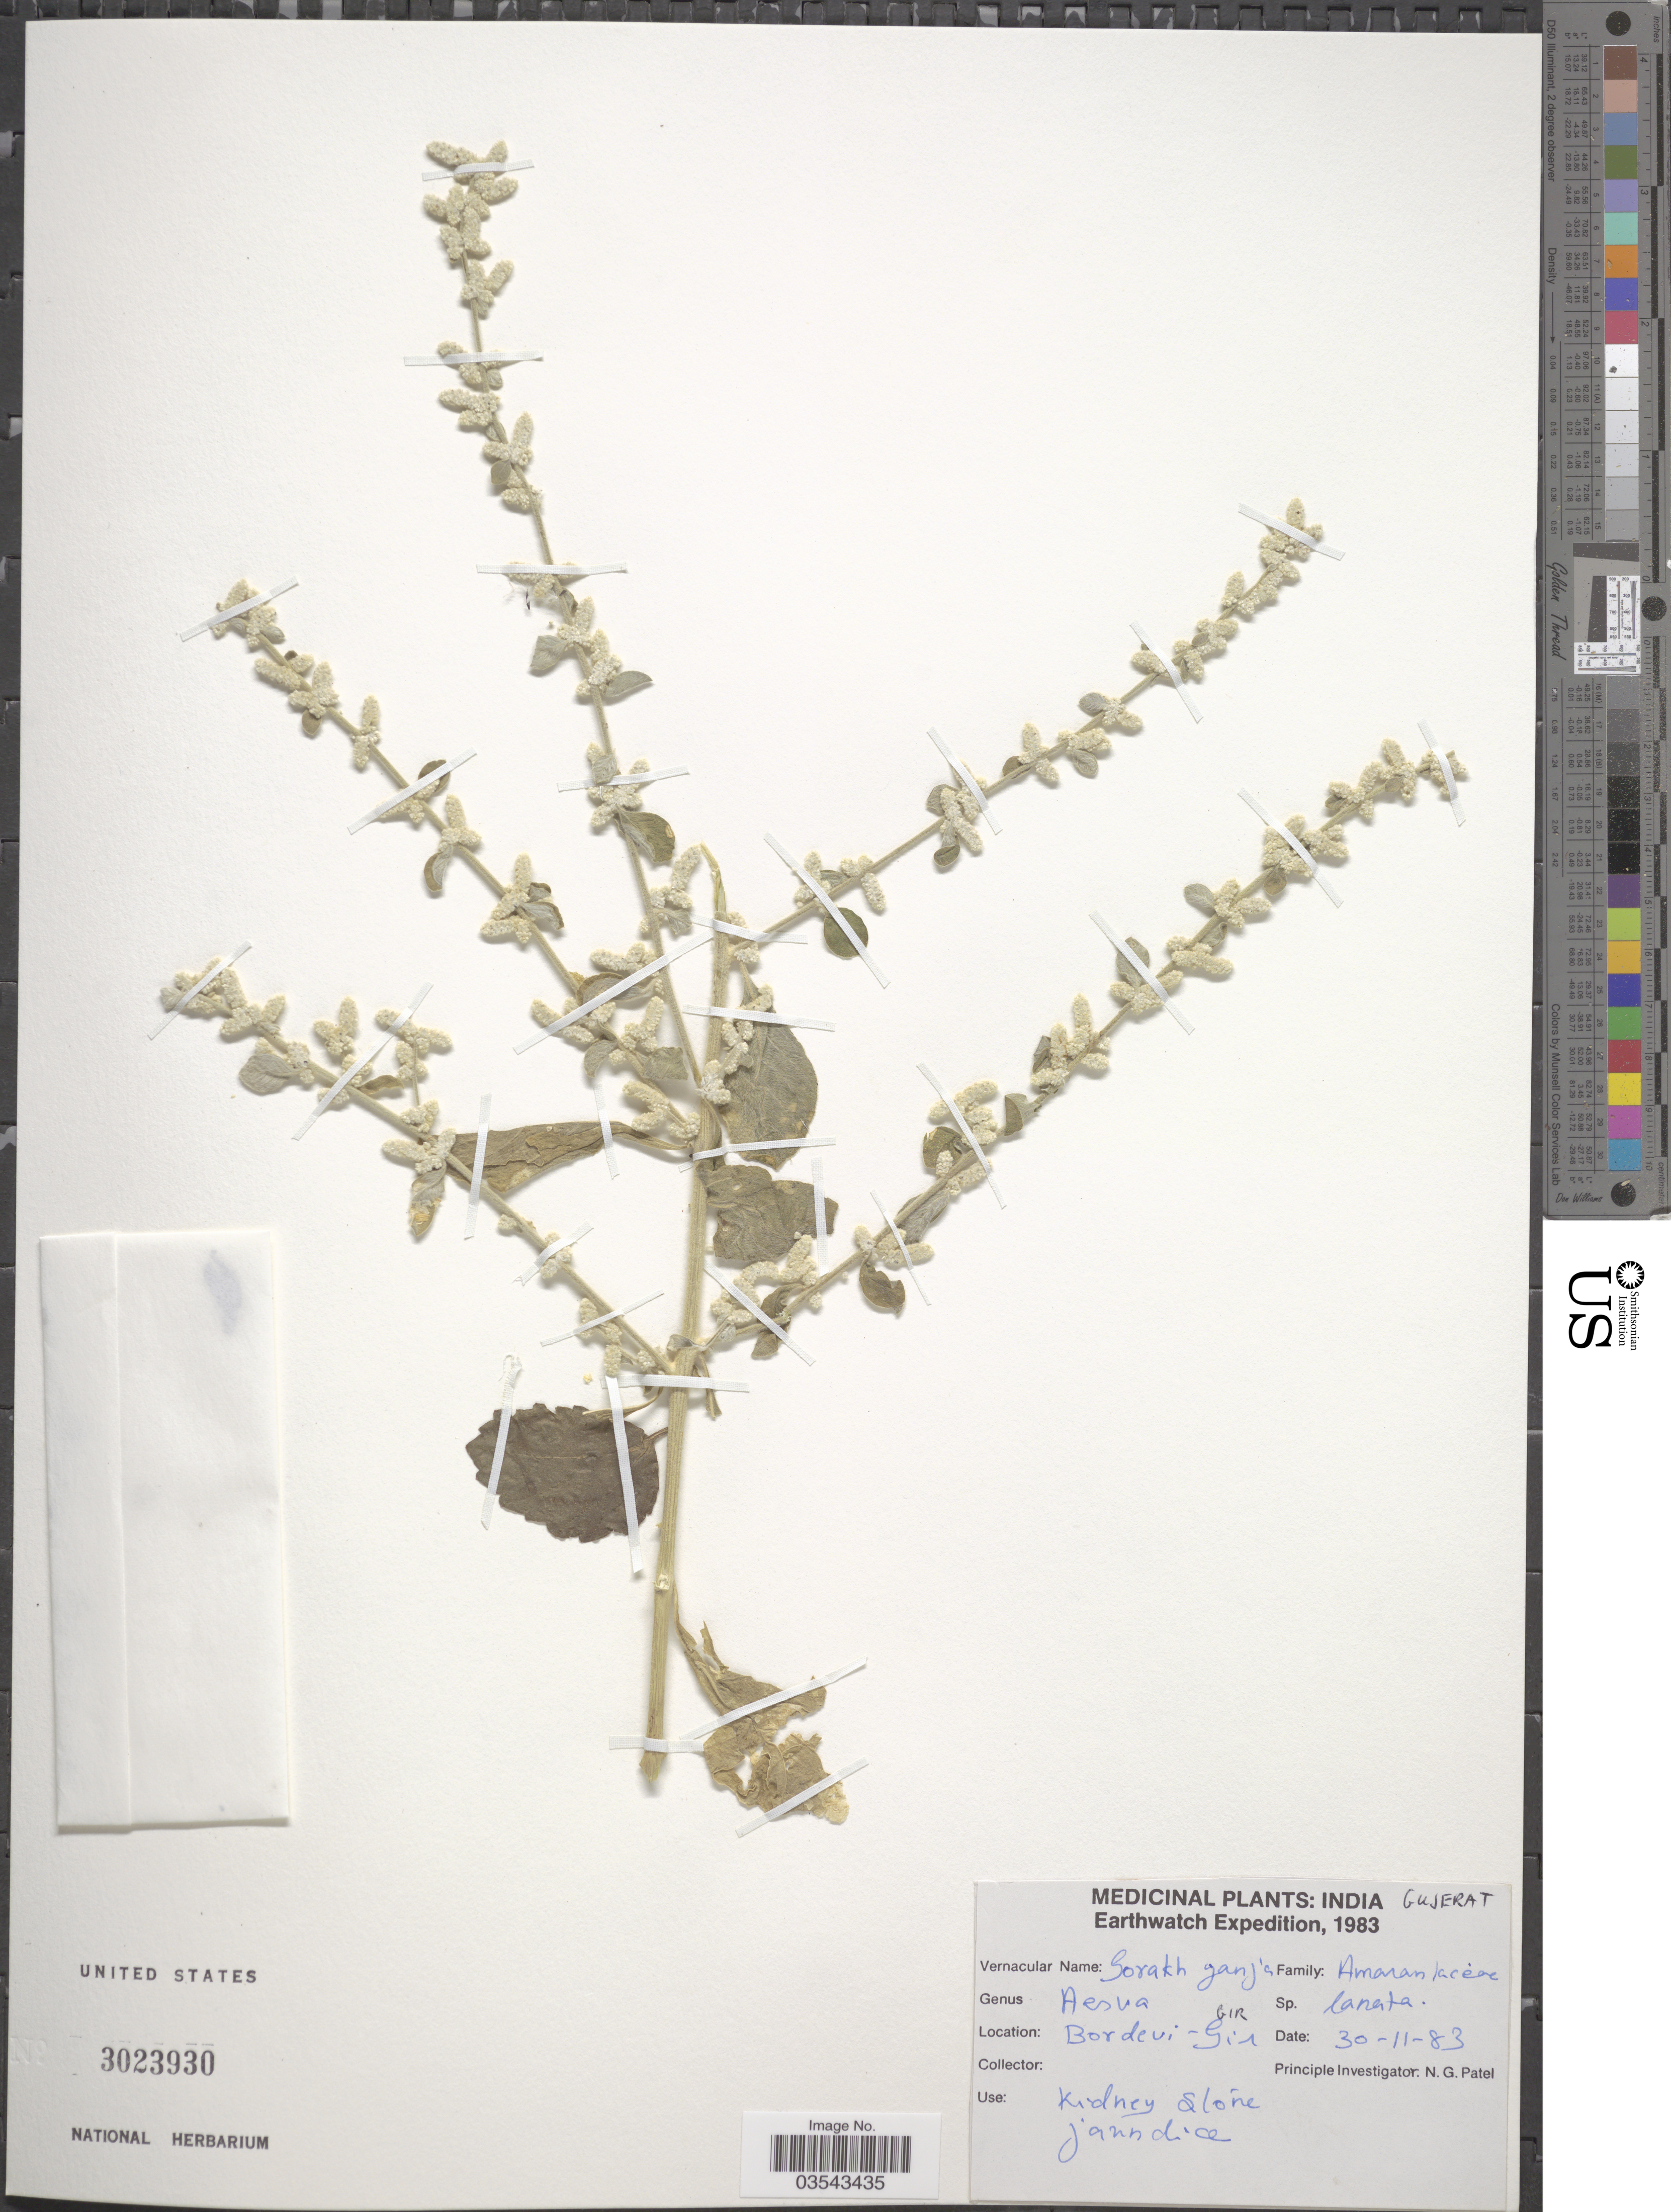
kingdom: Plantae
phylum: Tracheophyta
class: Magnoliopsida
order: Caryophyllales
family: Amaranthaceae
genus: Ouret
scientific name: Ouret lanata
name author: (L.) Kuntze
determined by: U.S. National Herbarium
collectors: N. Patel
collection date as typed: Transcribed d/m/y: 30/11/83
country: India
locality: Bordevi-Gir.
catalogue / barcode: US 3023930